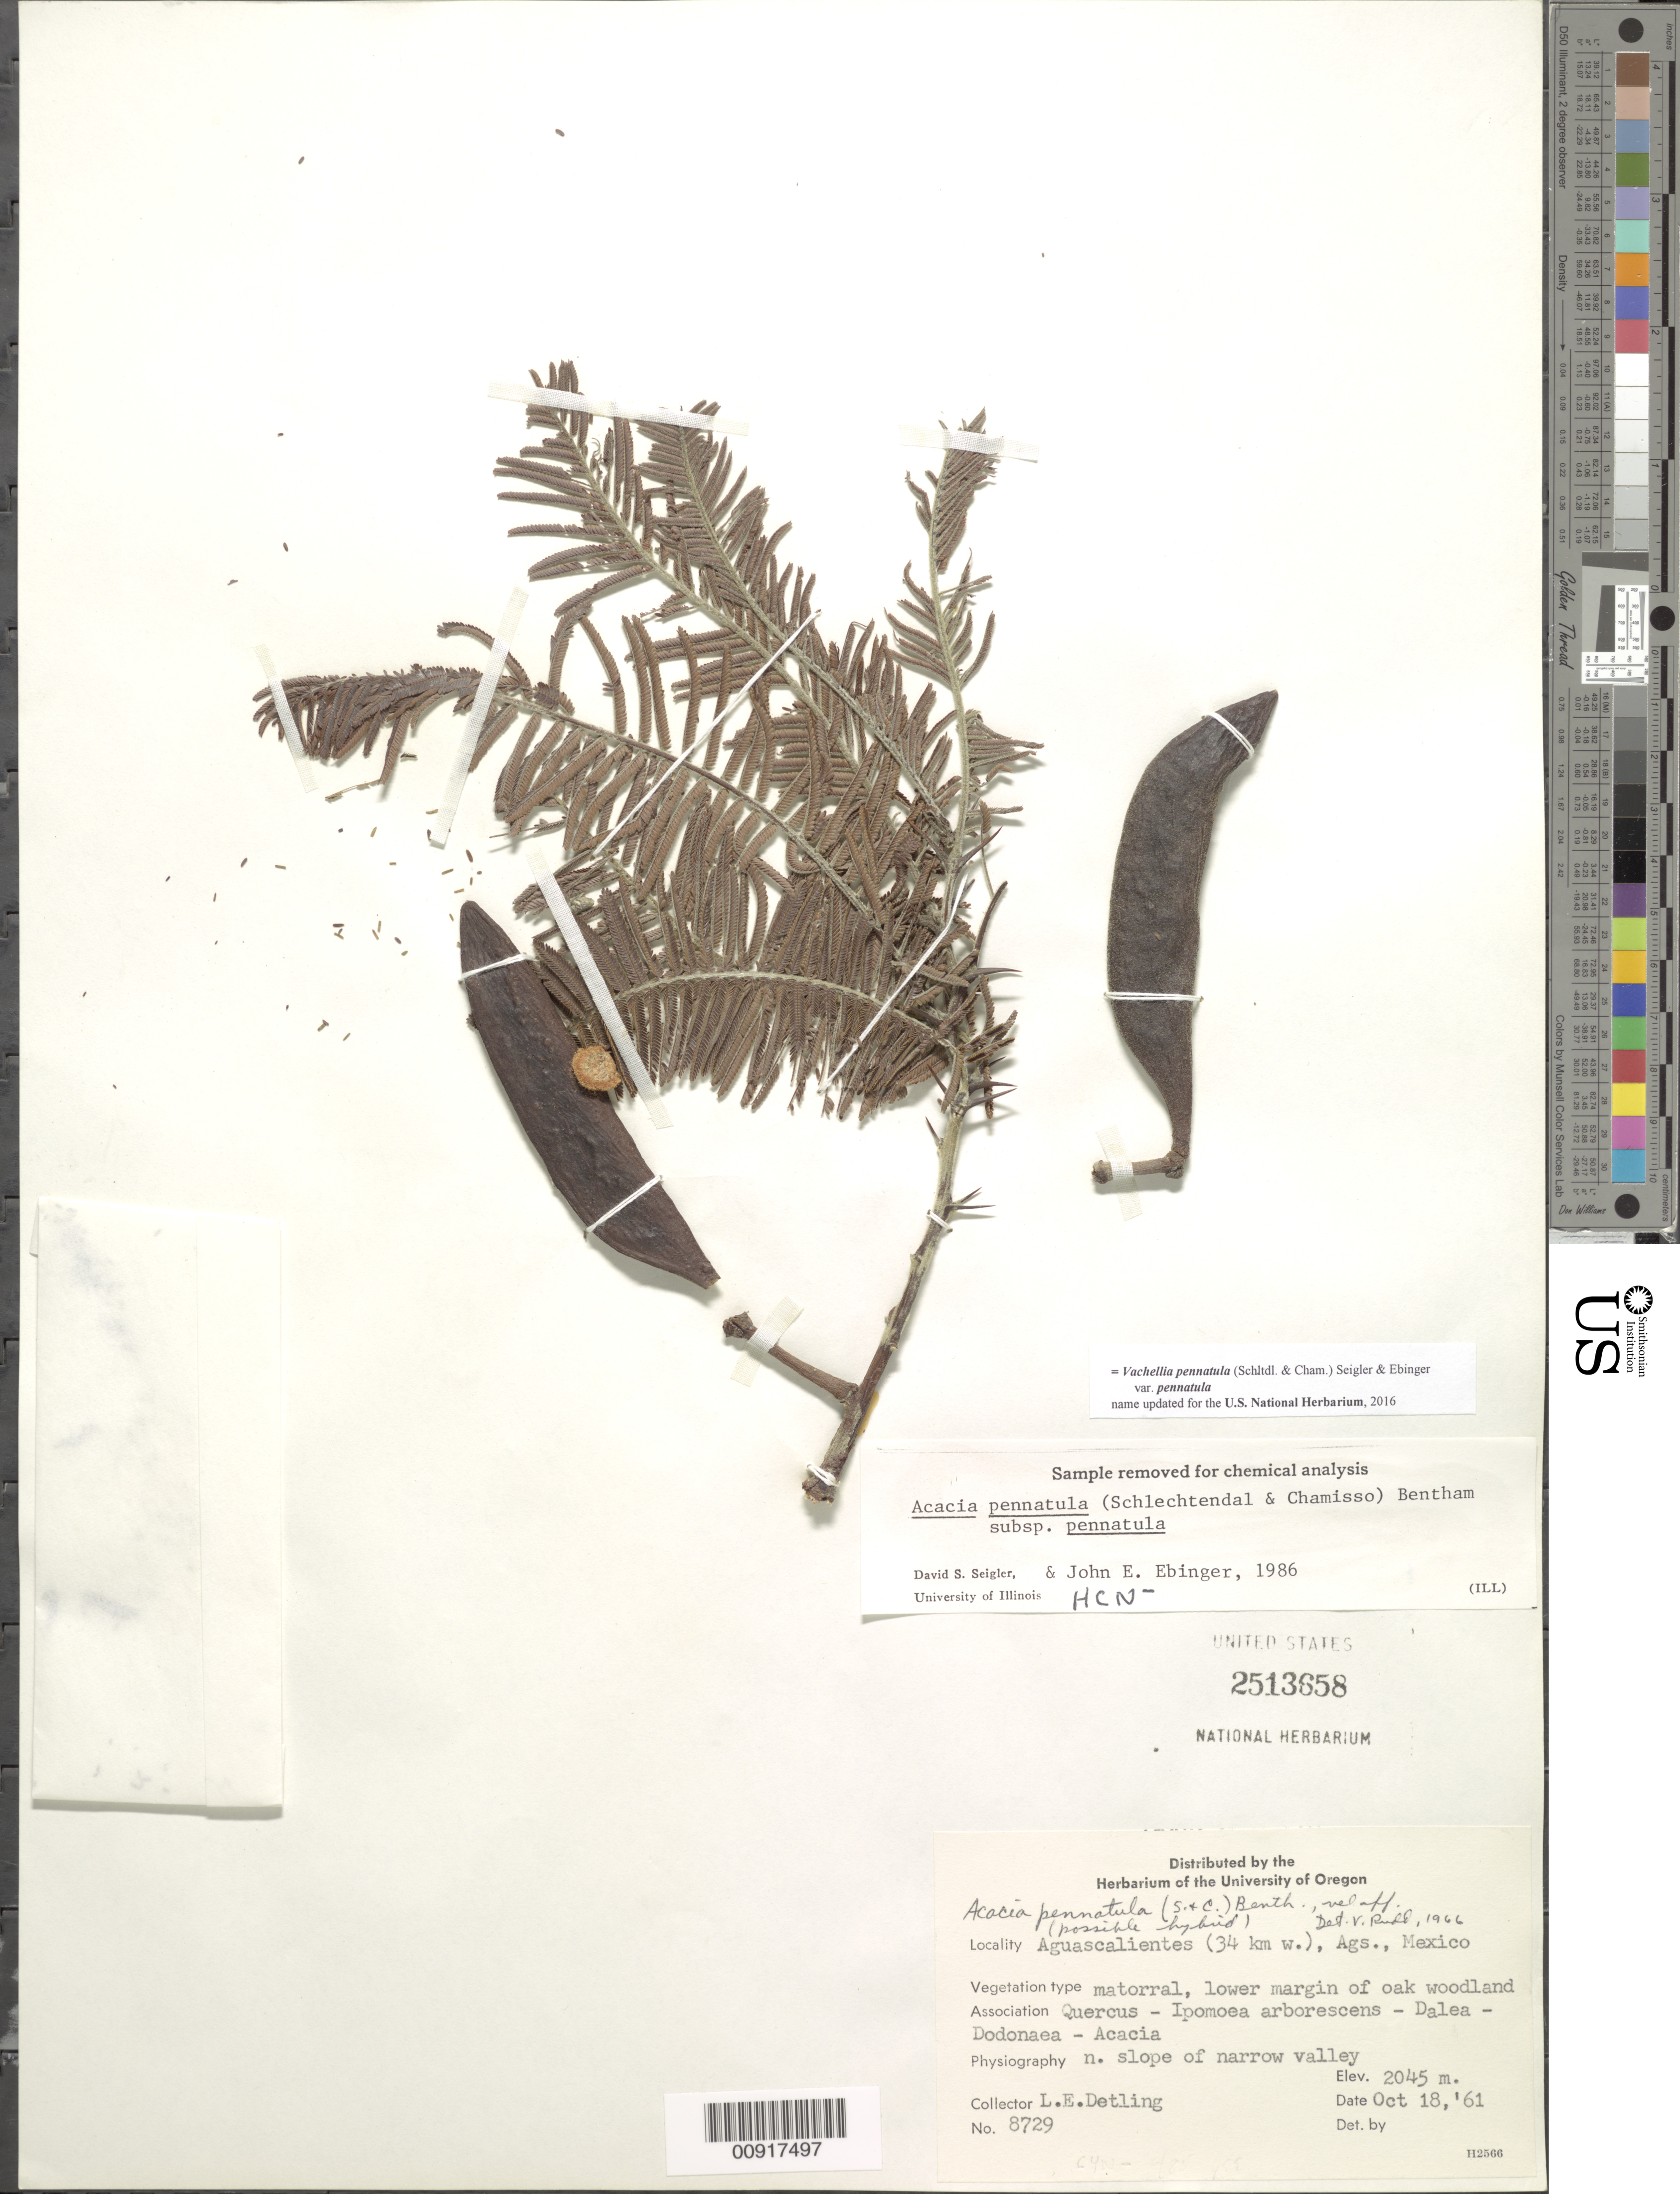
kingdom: Plantae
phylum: Tracheophyta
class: Magnoliopsida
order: Fabales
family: Fabaceae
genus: Vachellia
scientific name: Vachellia pennatula var. pennatula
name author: (Schltdl. & Cham.) Seigler & Ebinger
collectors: L. E. Detling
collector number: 8729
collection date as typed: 18 Oct 1961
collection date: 1961-10-18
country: Mexico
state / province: Aguascalientes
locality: Aguascalientes (34 km W), Ags.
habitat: Matorral, lower margin of oak woodland. Association Quercus - Ipomoea arborescens - Dalea - Dodonea - Acacia. Physiography N. slope of narrow valley.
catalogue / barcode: US 2513658